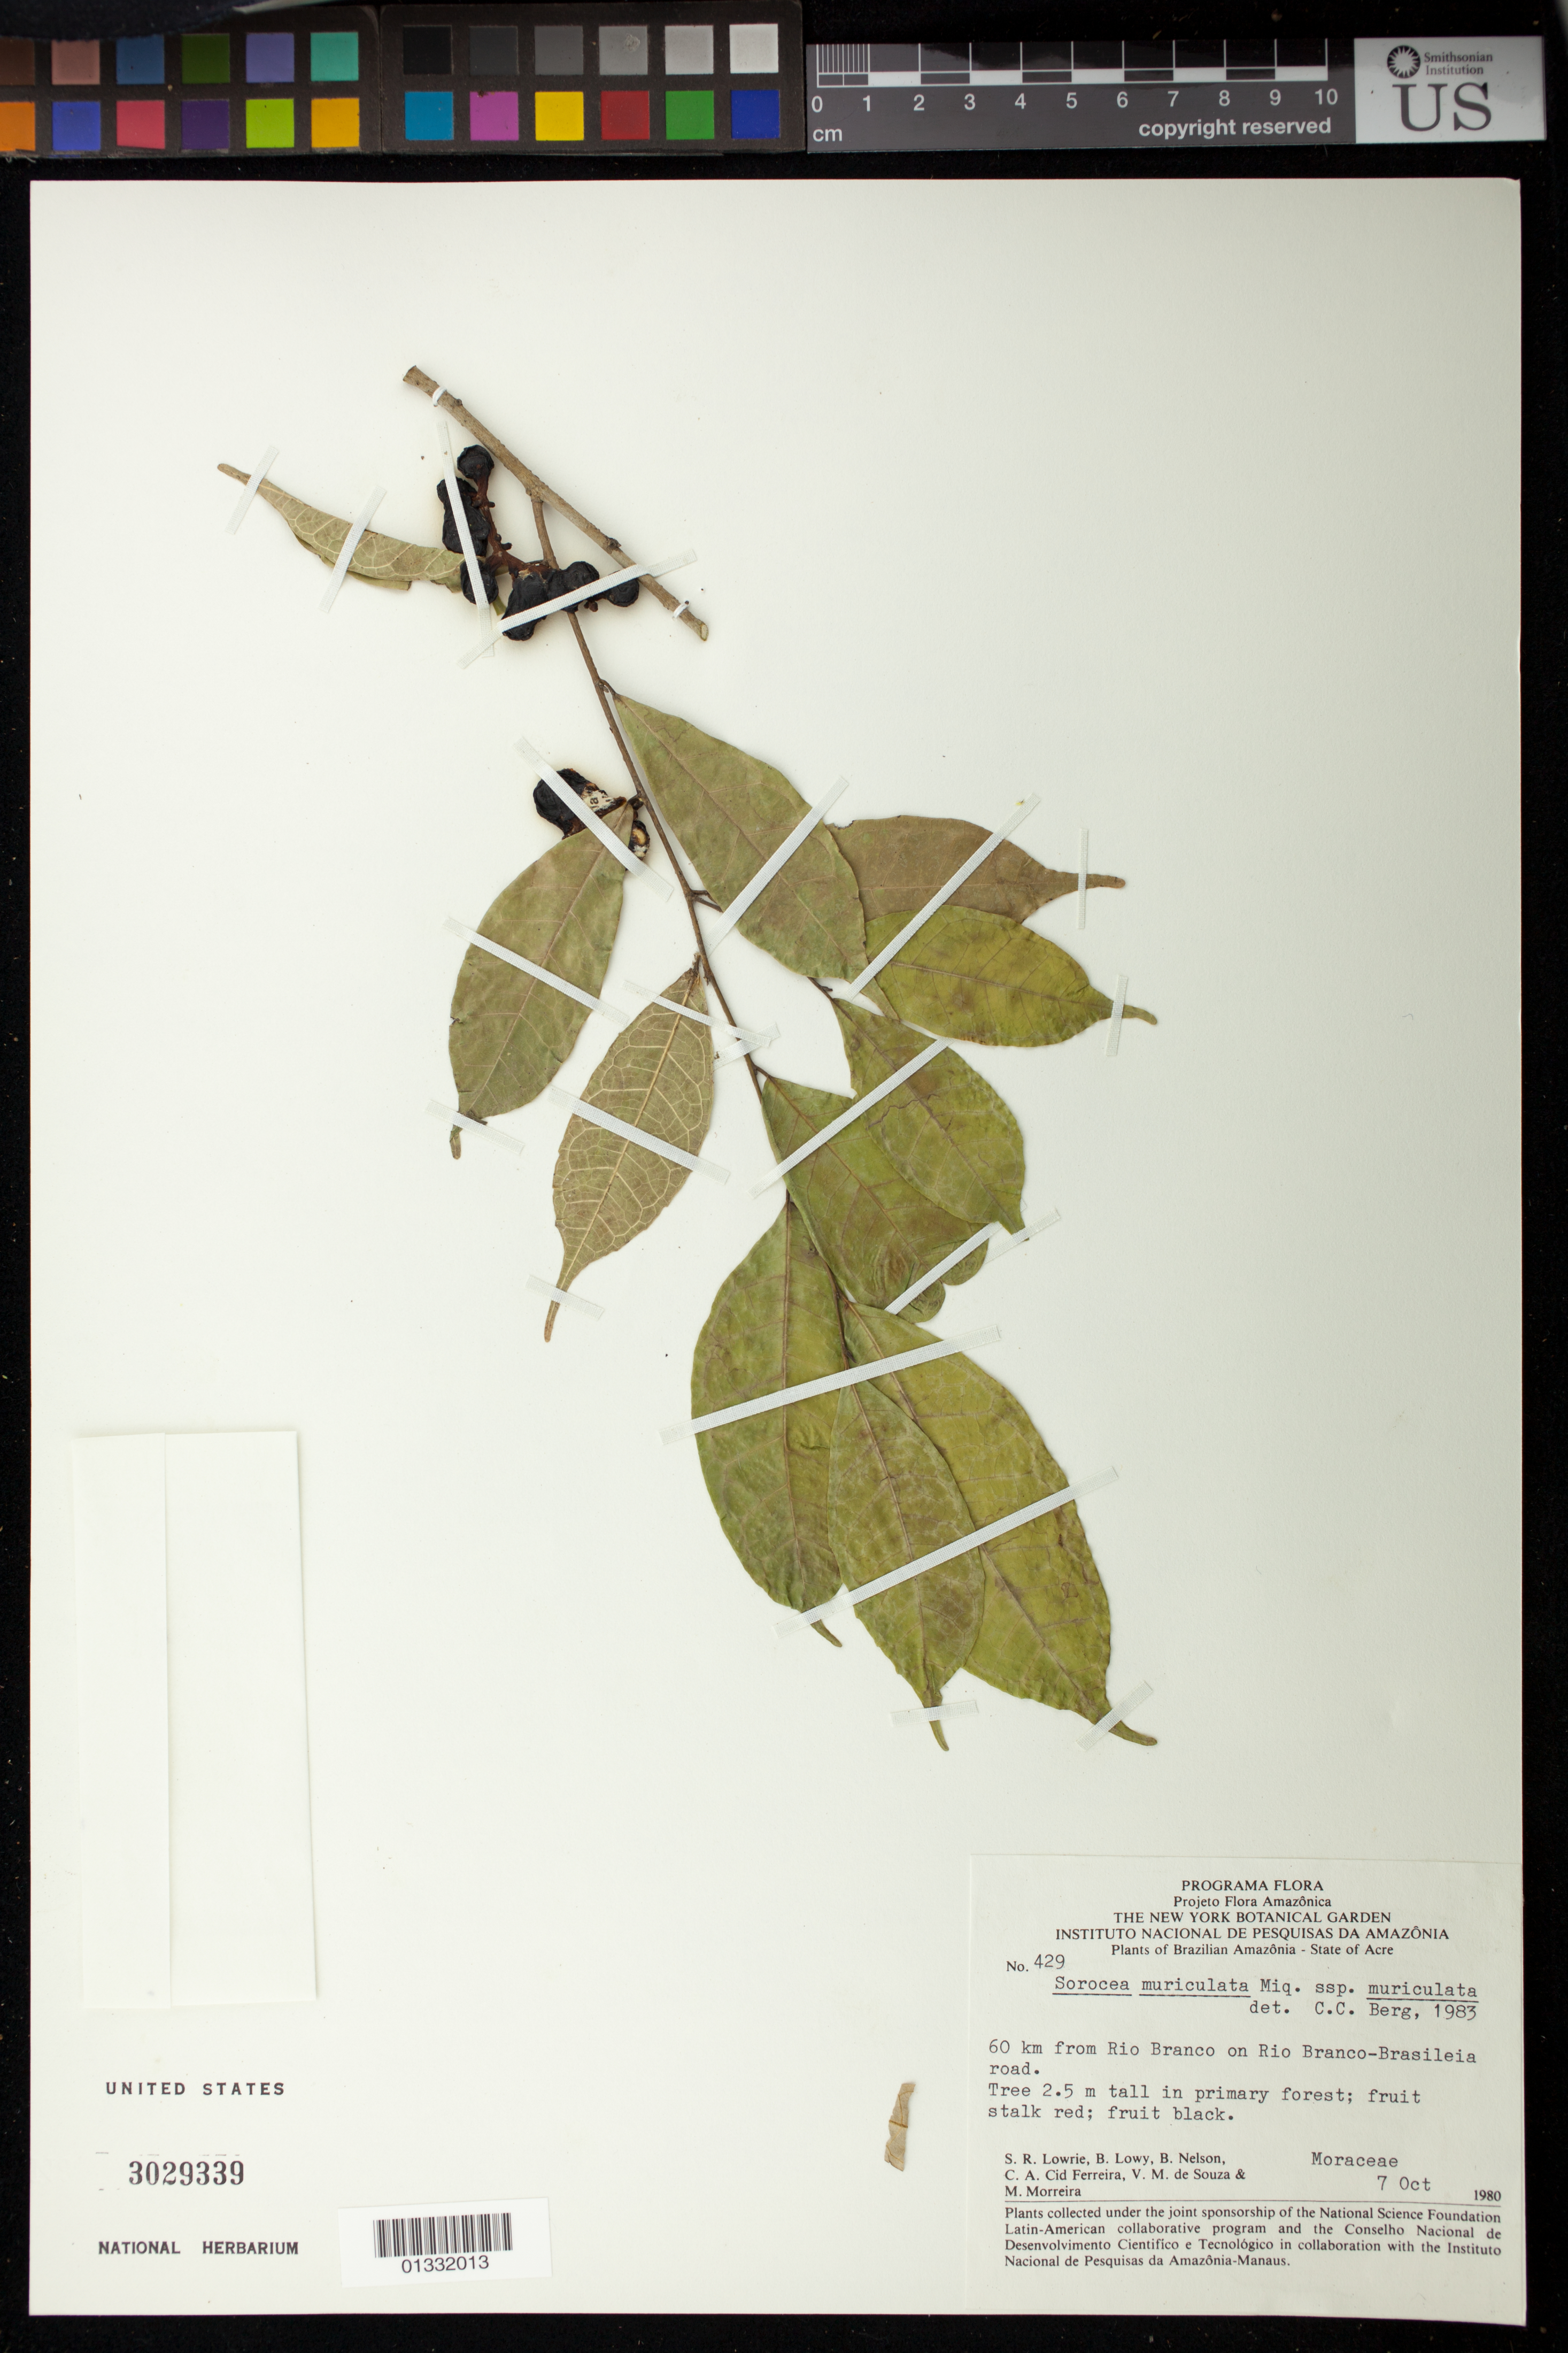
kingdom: Plantae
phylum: Tracheophyta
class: Magnoliopsida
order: Rosales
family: Moraceae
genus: Sorocea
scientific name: Sorocea muriculata subsp. muriculata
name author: Miq.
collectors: S. Lowrie, B. Lowy, B. Nelson, C. A. Cid Ferreira, V. Souza & M. Moreira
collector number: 429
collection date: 1980-10-07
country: Brazil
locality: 60km from Rio Branco on Rio Branco - Brasileia road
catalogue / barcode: US 3029339